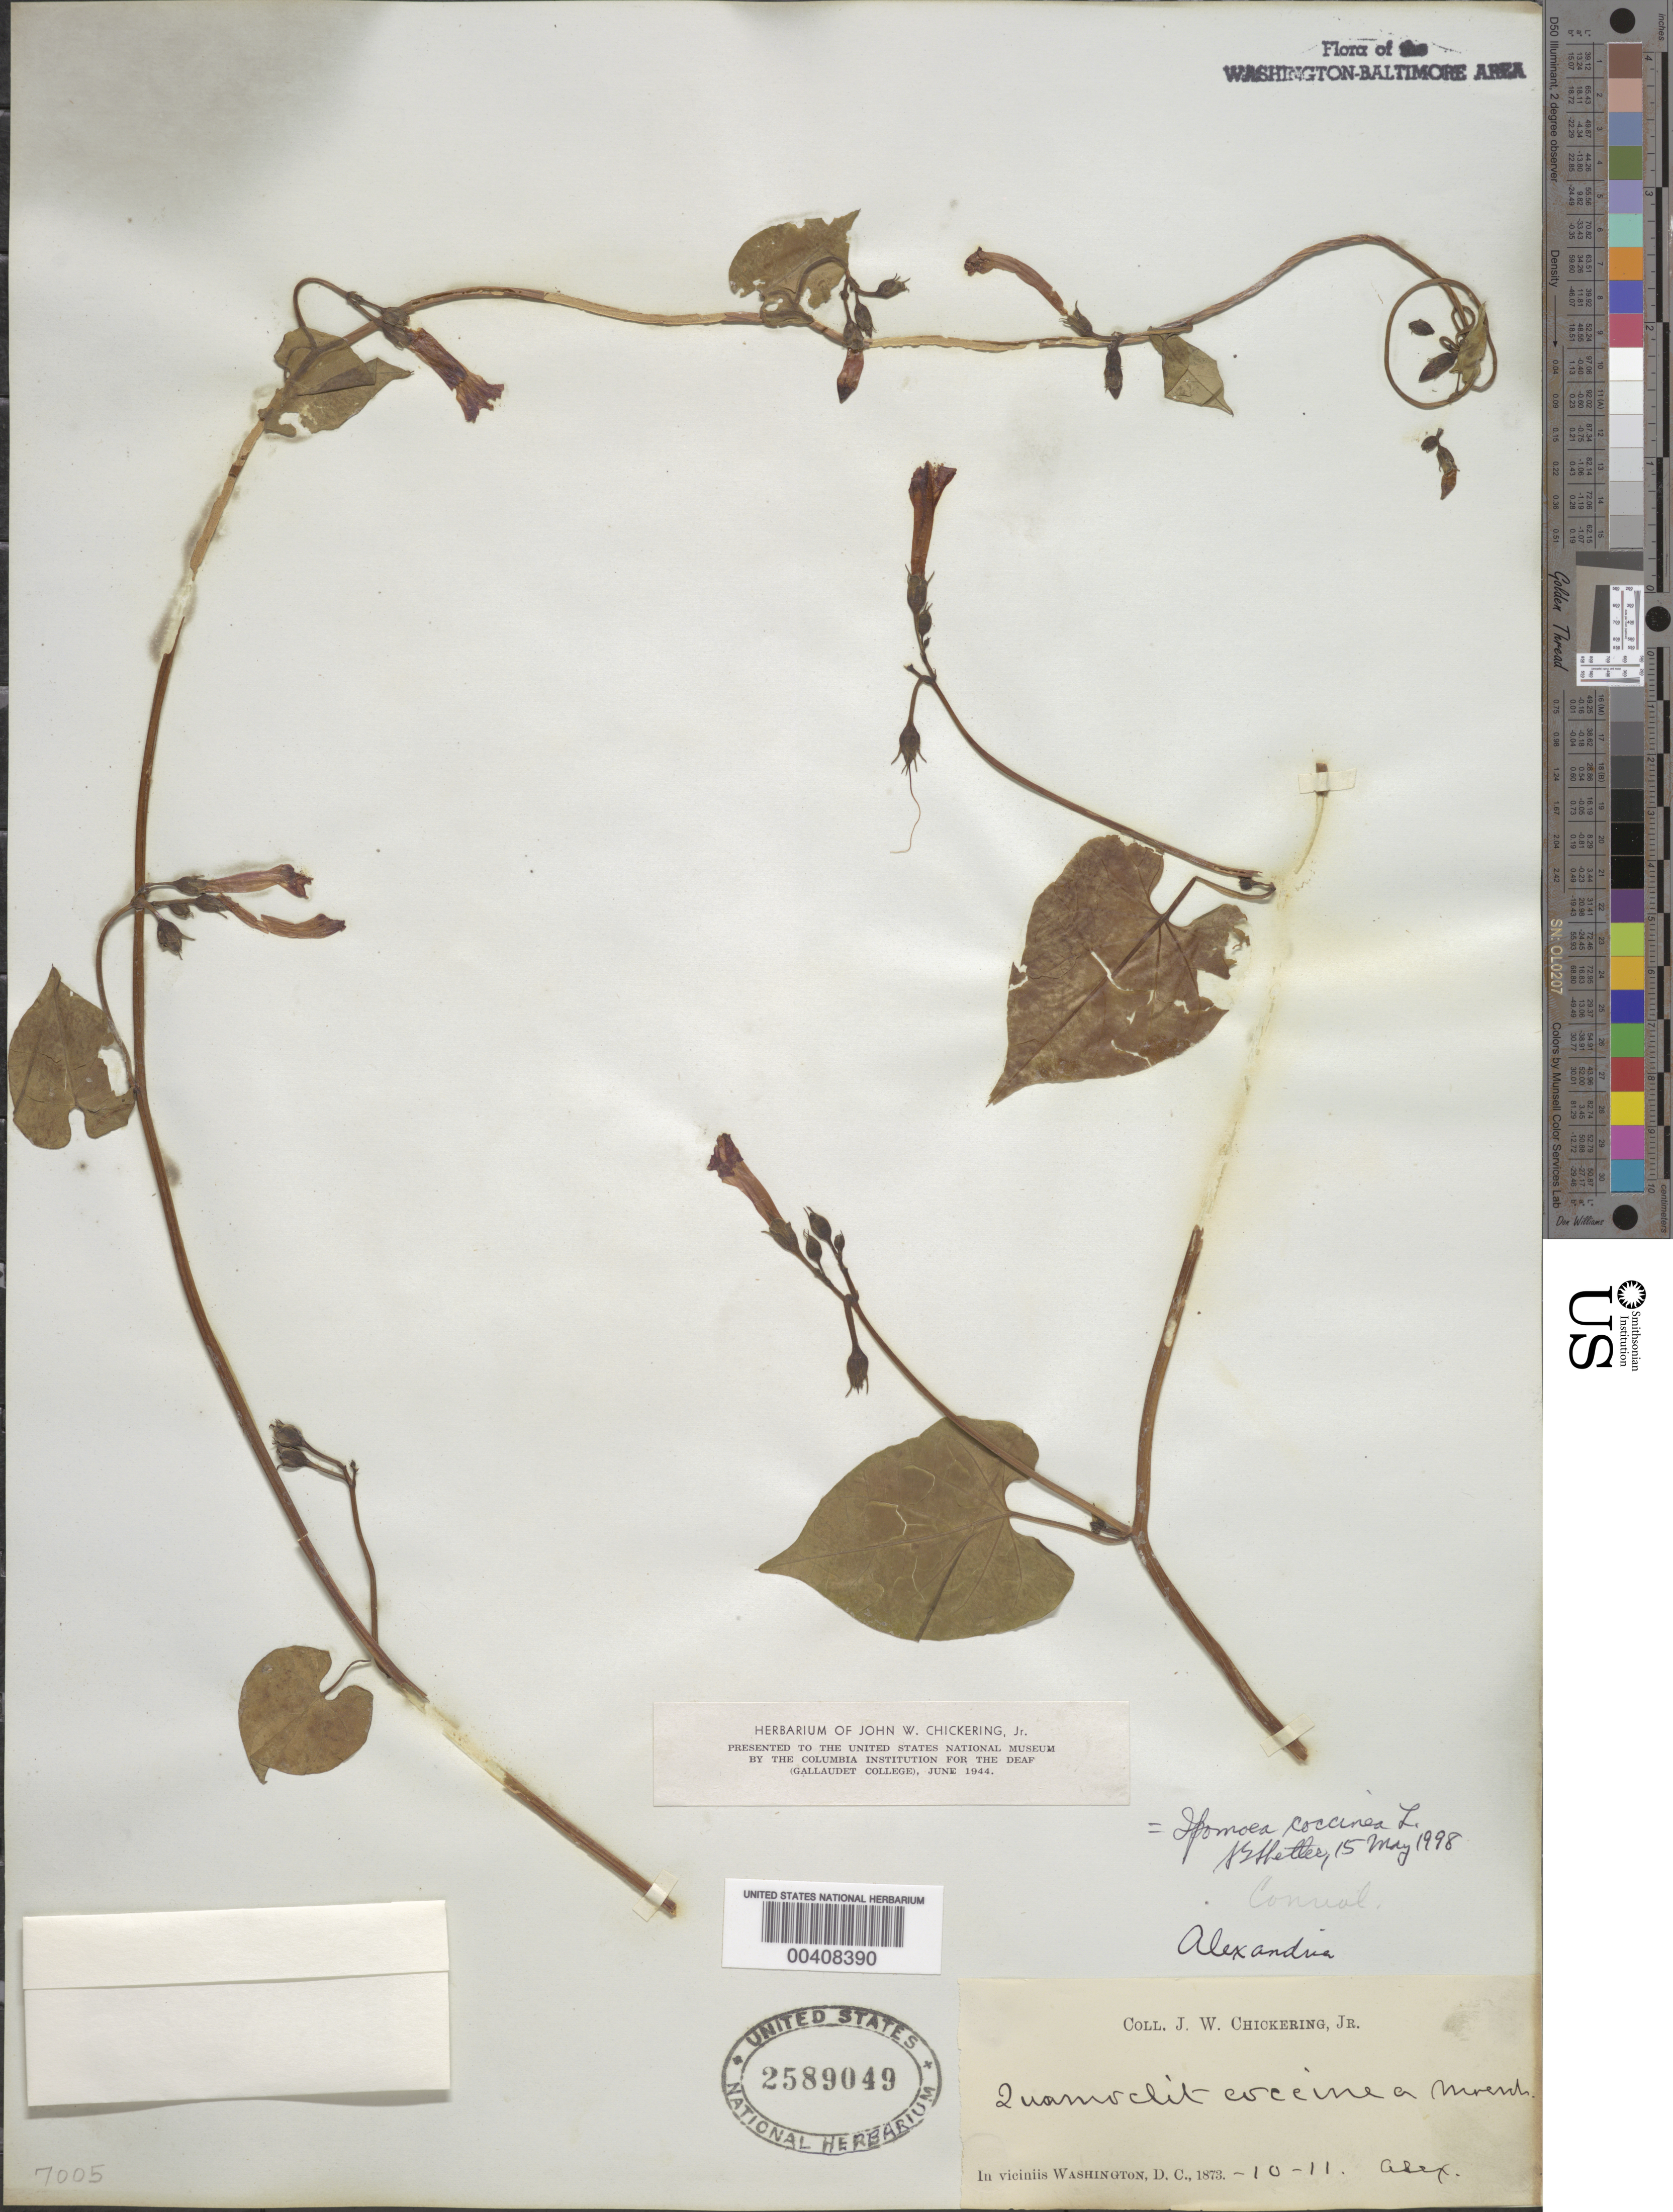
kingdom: Plantae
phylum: Tracheophyta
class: Magnoliopsida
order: Solanales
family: Convolvulaceae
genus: Ipomoea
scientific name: Ipomoea coccinea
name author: L.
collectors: J. W. Chickering Jr.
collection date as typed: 11 Sep 1873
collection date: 1873-09-11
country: United States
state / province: Virginia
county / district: City of Alexandria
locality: Alexandria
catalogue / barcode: US 2589049